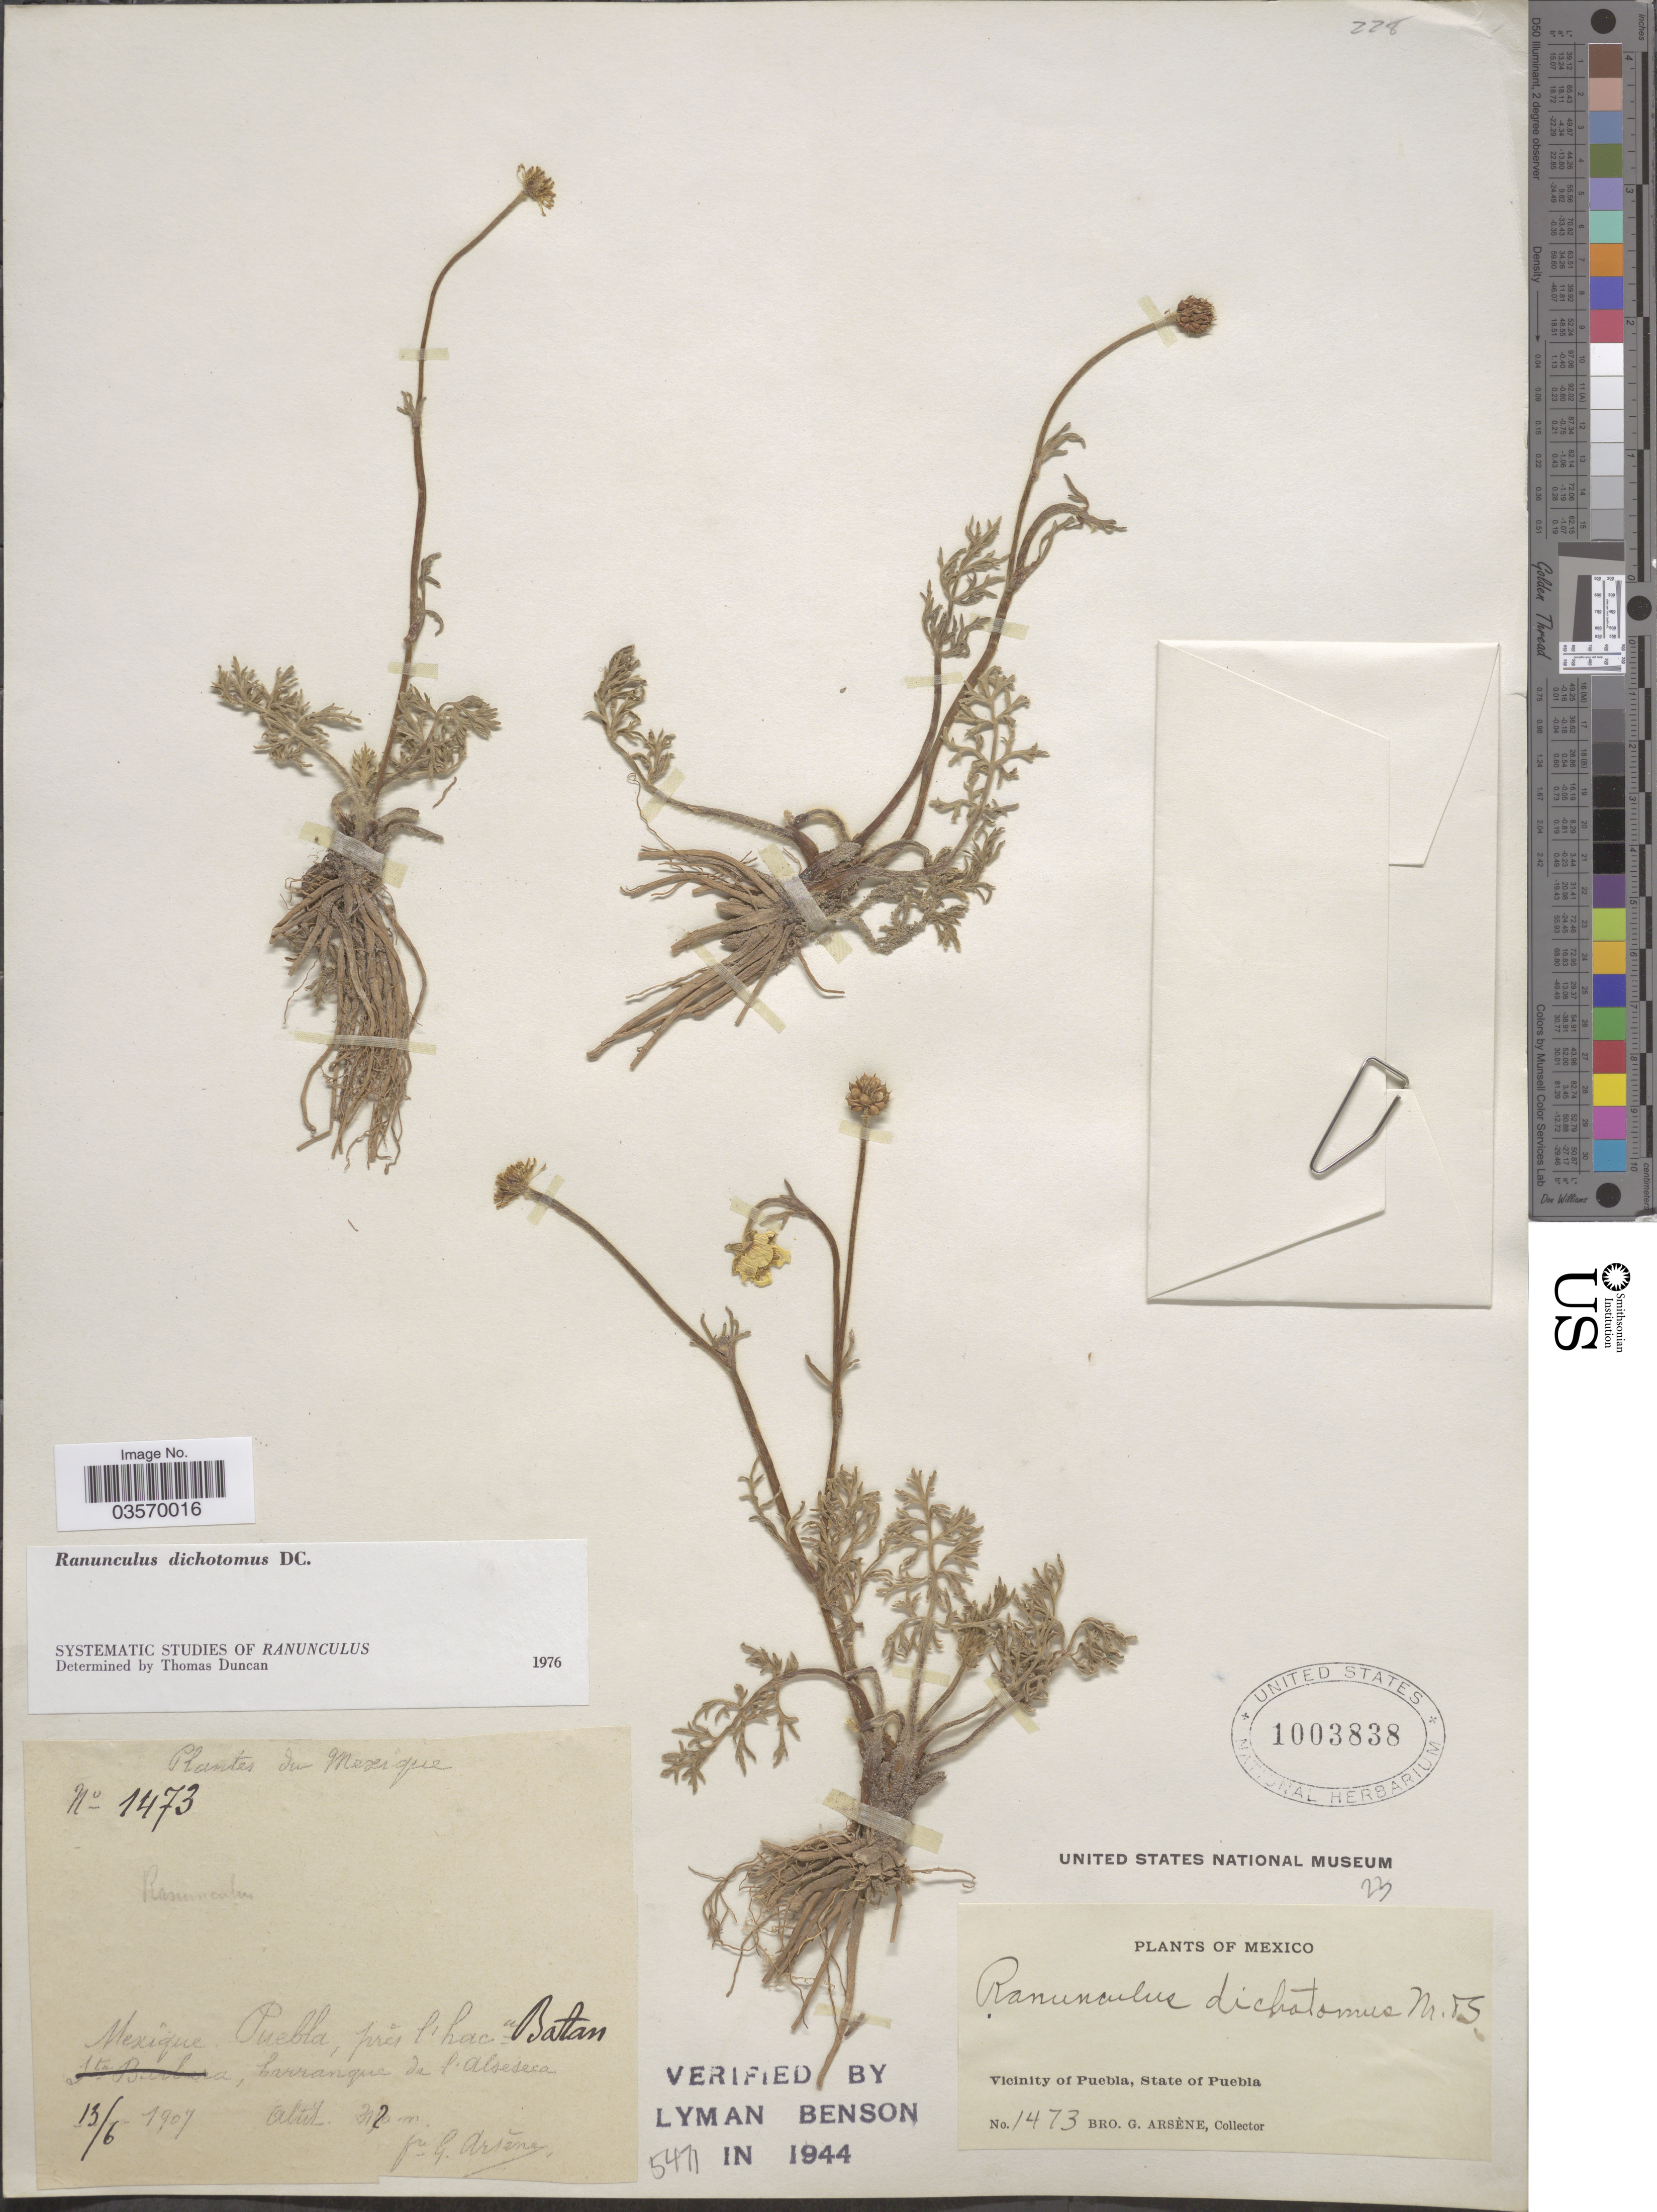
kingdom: Plantae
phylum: Tracheophyta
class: Magnoliopsida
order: Ranunculales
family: Ranunculaceae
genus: Ranunculus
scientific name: Ranunculus dichotomus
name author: Moc. & Sessé ex DC.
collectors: Bro. G. Arsène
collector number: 1473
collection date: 1907-06-13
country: Mexico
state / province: Puebla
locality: Vicinity of Puebla. Prés l'haca Batan, barranque de l'Alseseca.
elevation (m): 2120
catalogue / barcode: US 1003838